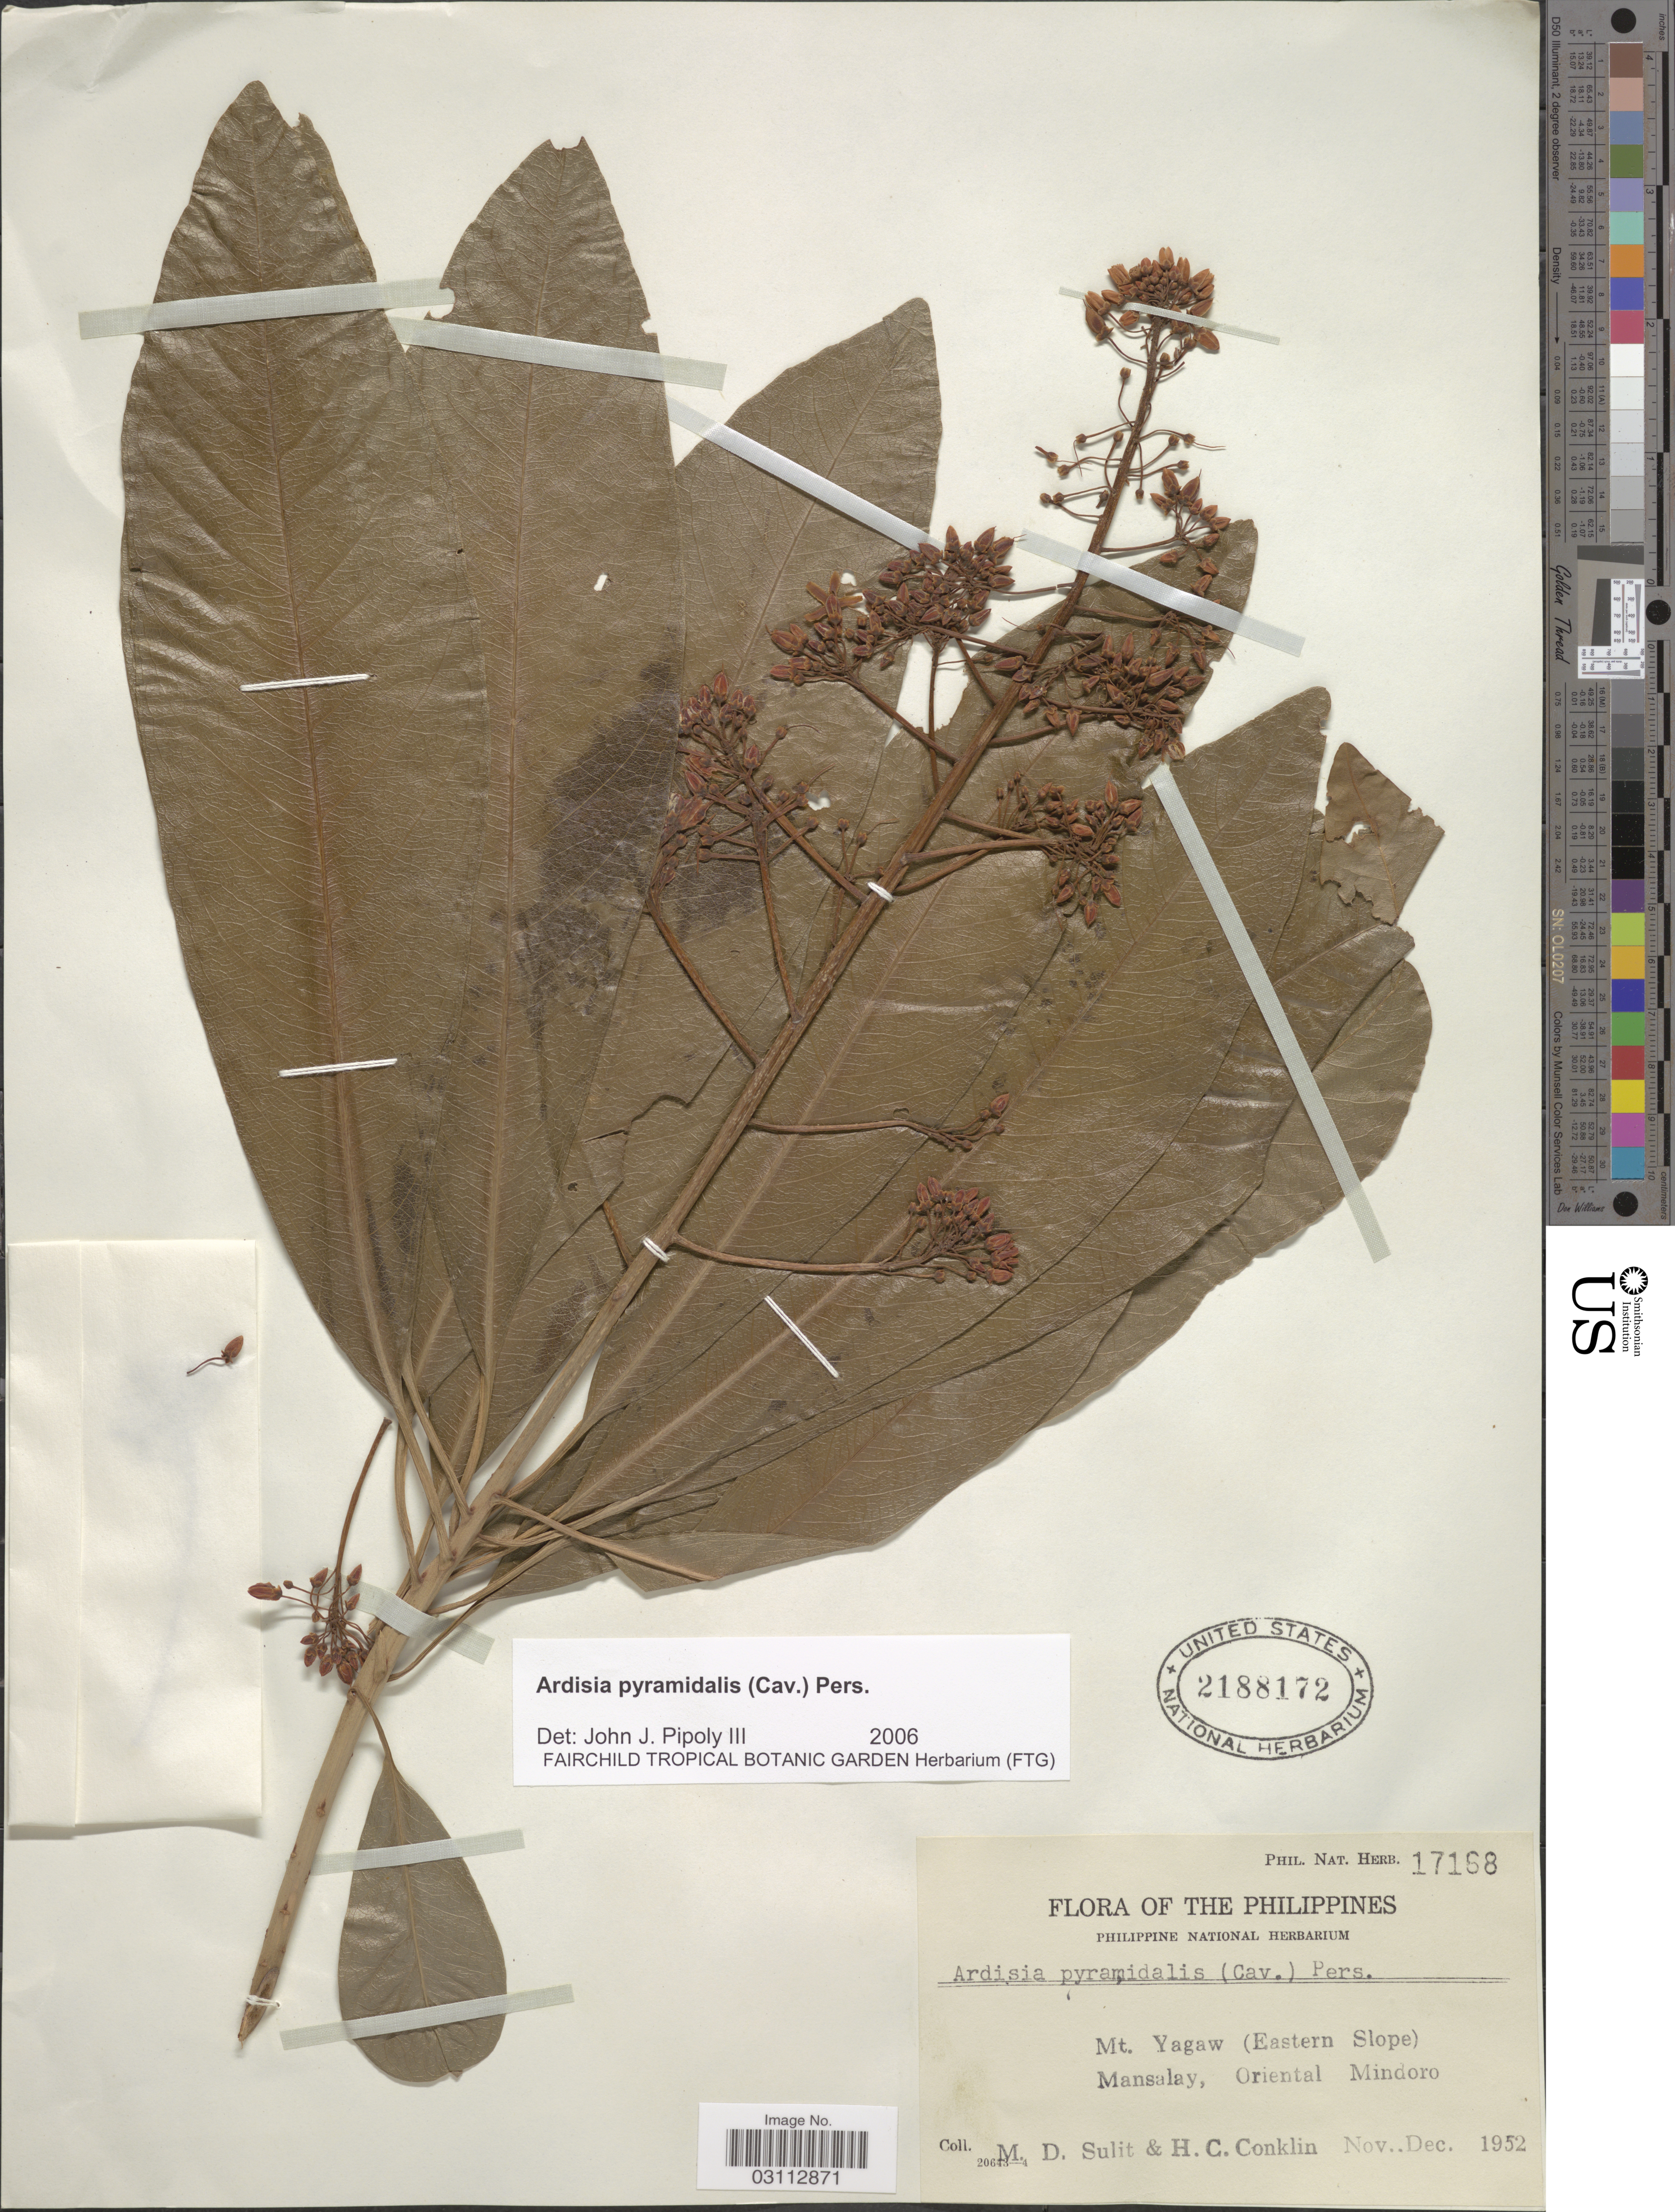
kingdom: Plantae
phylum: Tracheophyta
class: Magnoliopsida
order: Ericales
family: Primulaceae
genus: Ardisia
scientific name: Ardisia pyramidalis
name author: (Cav.) Pers.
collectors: M. Sulit & H. Conklin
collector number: Phil. Nat. Herb. 17168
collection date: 1952-11/1952-12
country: Philippines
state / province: Mimaropa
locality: Mt. Yagaw (Eastern Slope). Mansalay, Oriental Mindoro.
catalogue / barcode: US 2188172